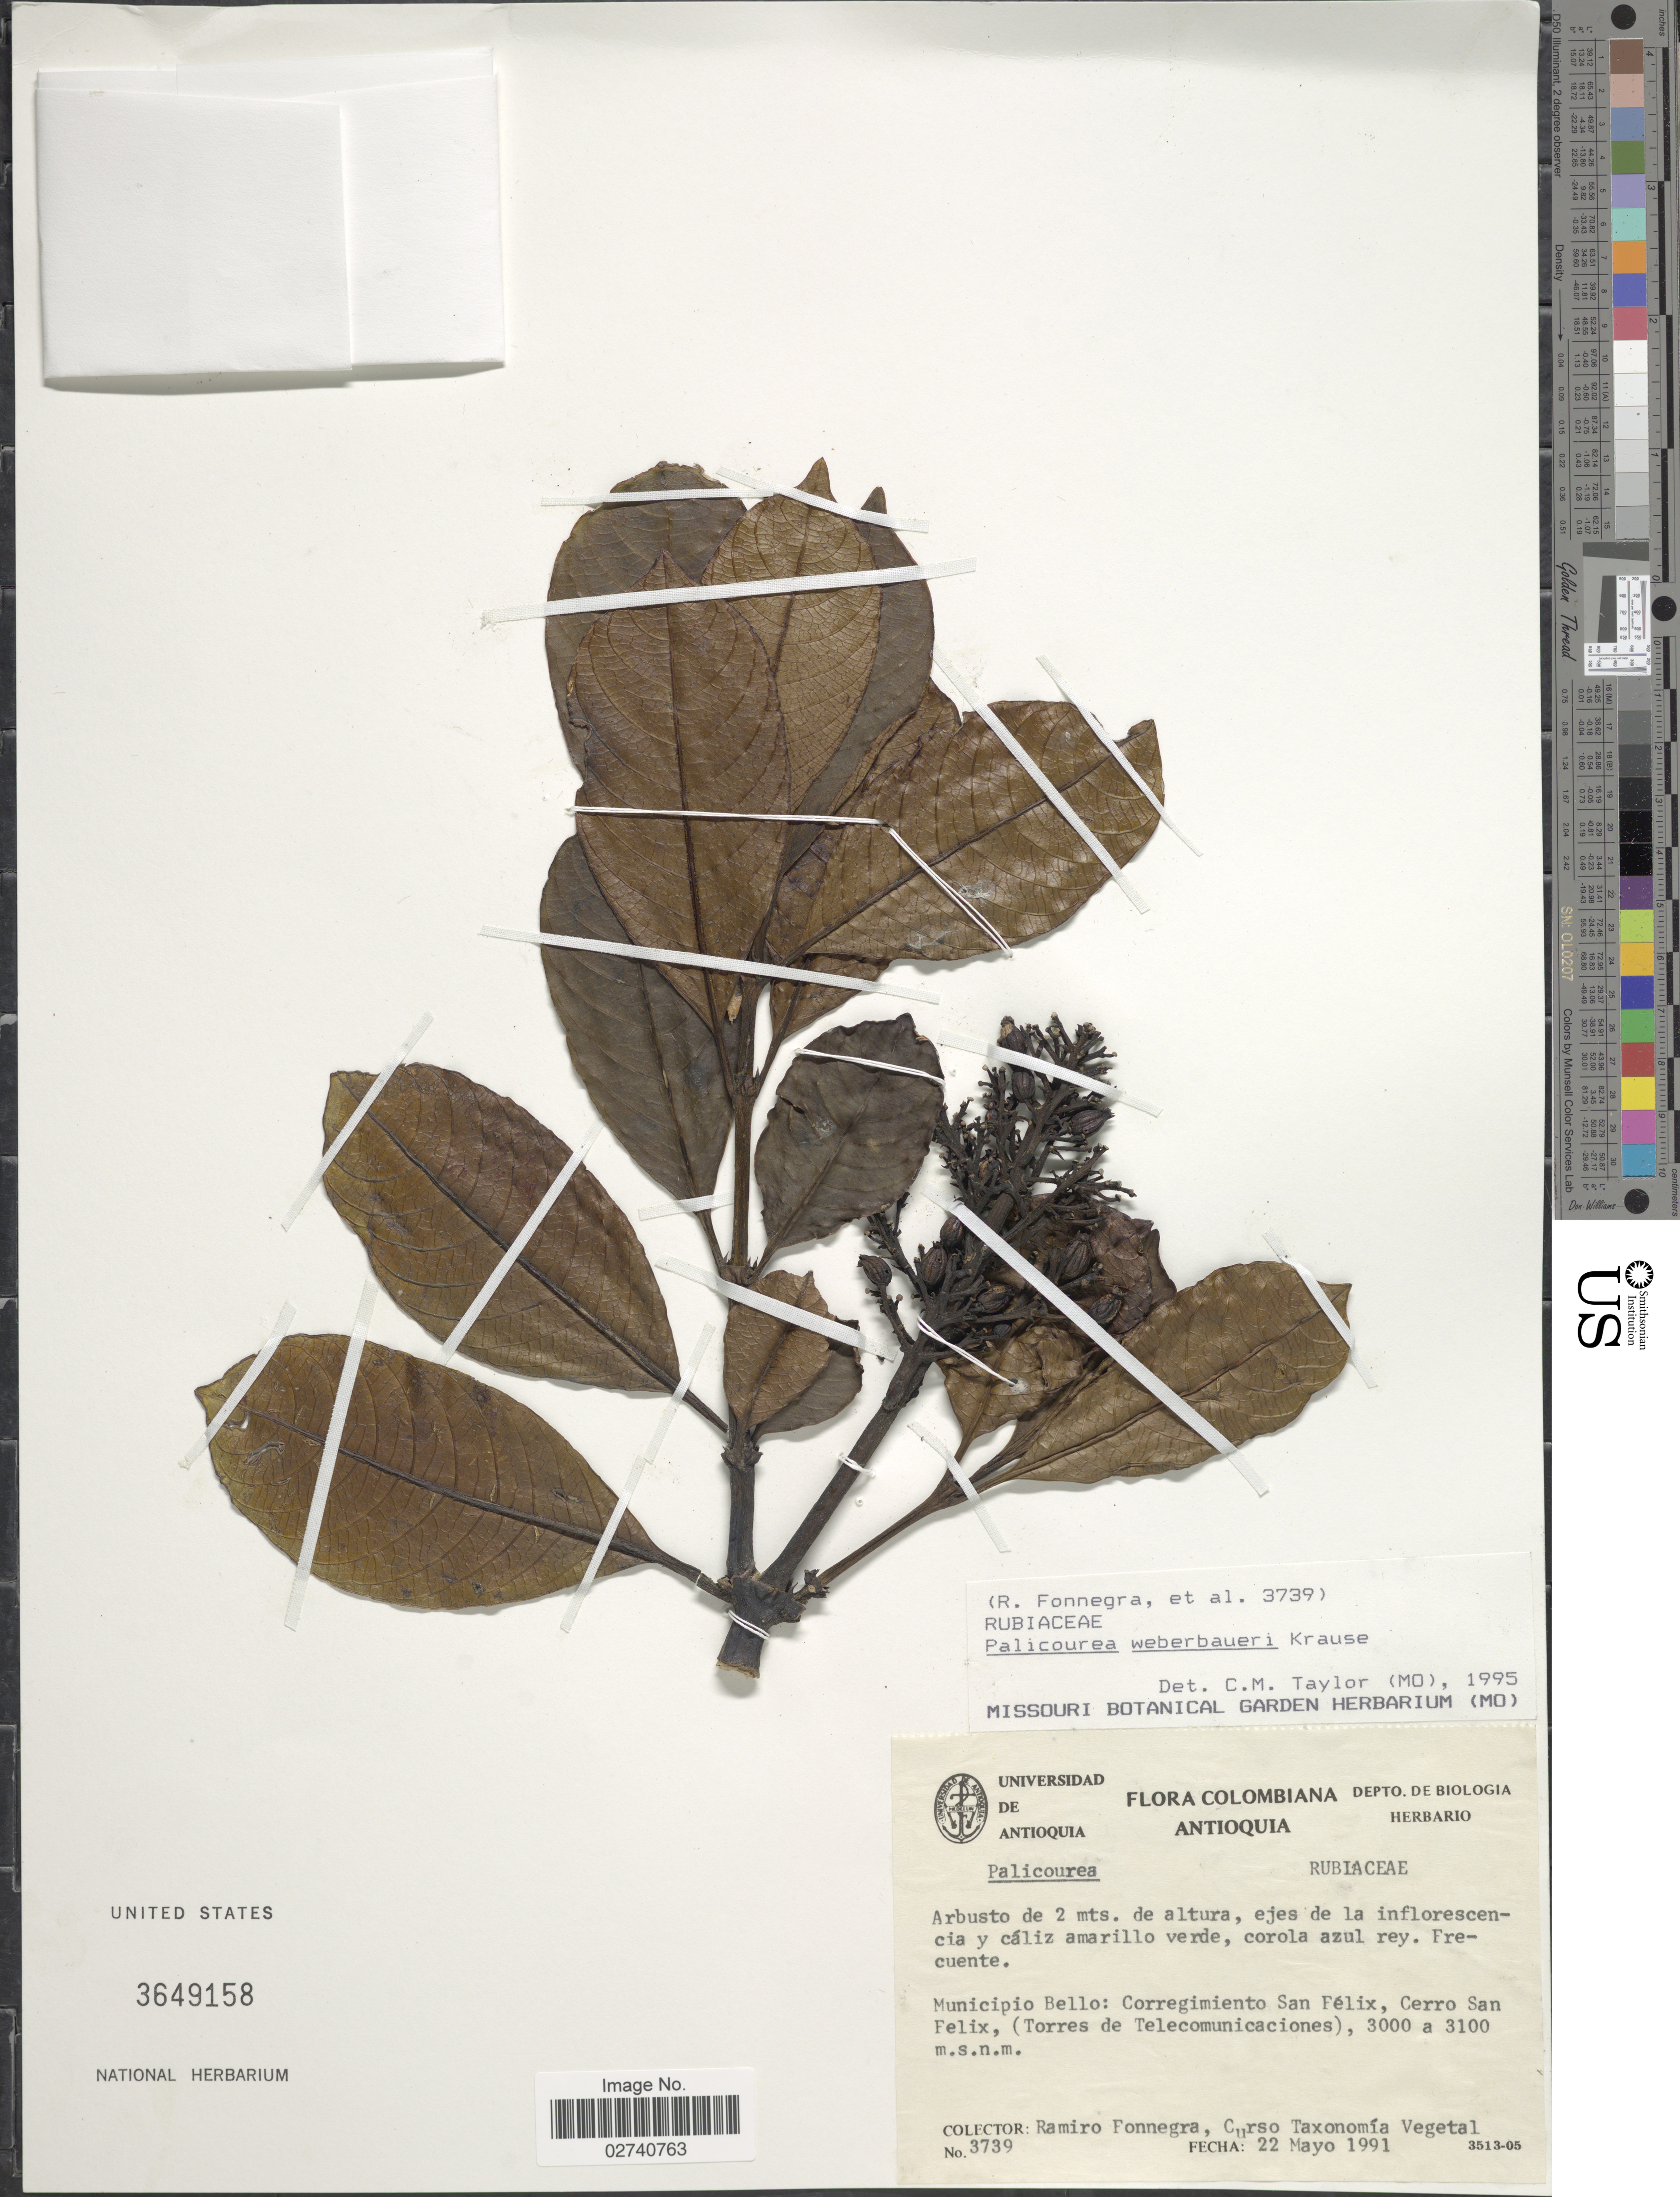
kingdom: Plantae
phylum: Tracheophyta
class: Magnoliopsida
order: Gentianales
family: Rubiaceae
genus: Palicourea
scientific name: Palicourea weberbaueri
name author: K. Krause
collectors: R. Fonnegra & Curso taxonomía vegetal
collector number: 3739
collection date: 1991-05-22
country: Colombia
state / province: Antioquia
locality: Municipio Bello: Corregimiento San Felix, Cerro San Felix (Torres de Telecomunicaciones)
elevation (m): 3000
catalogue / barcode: US 3649158